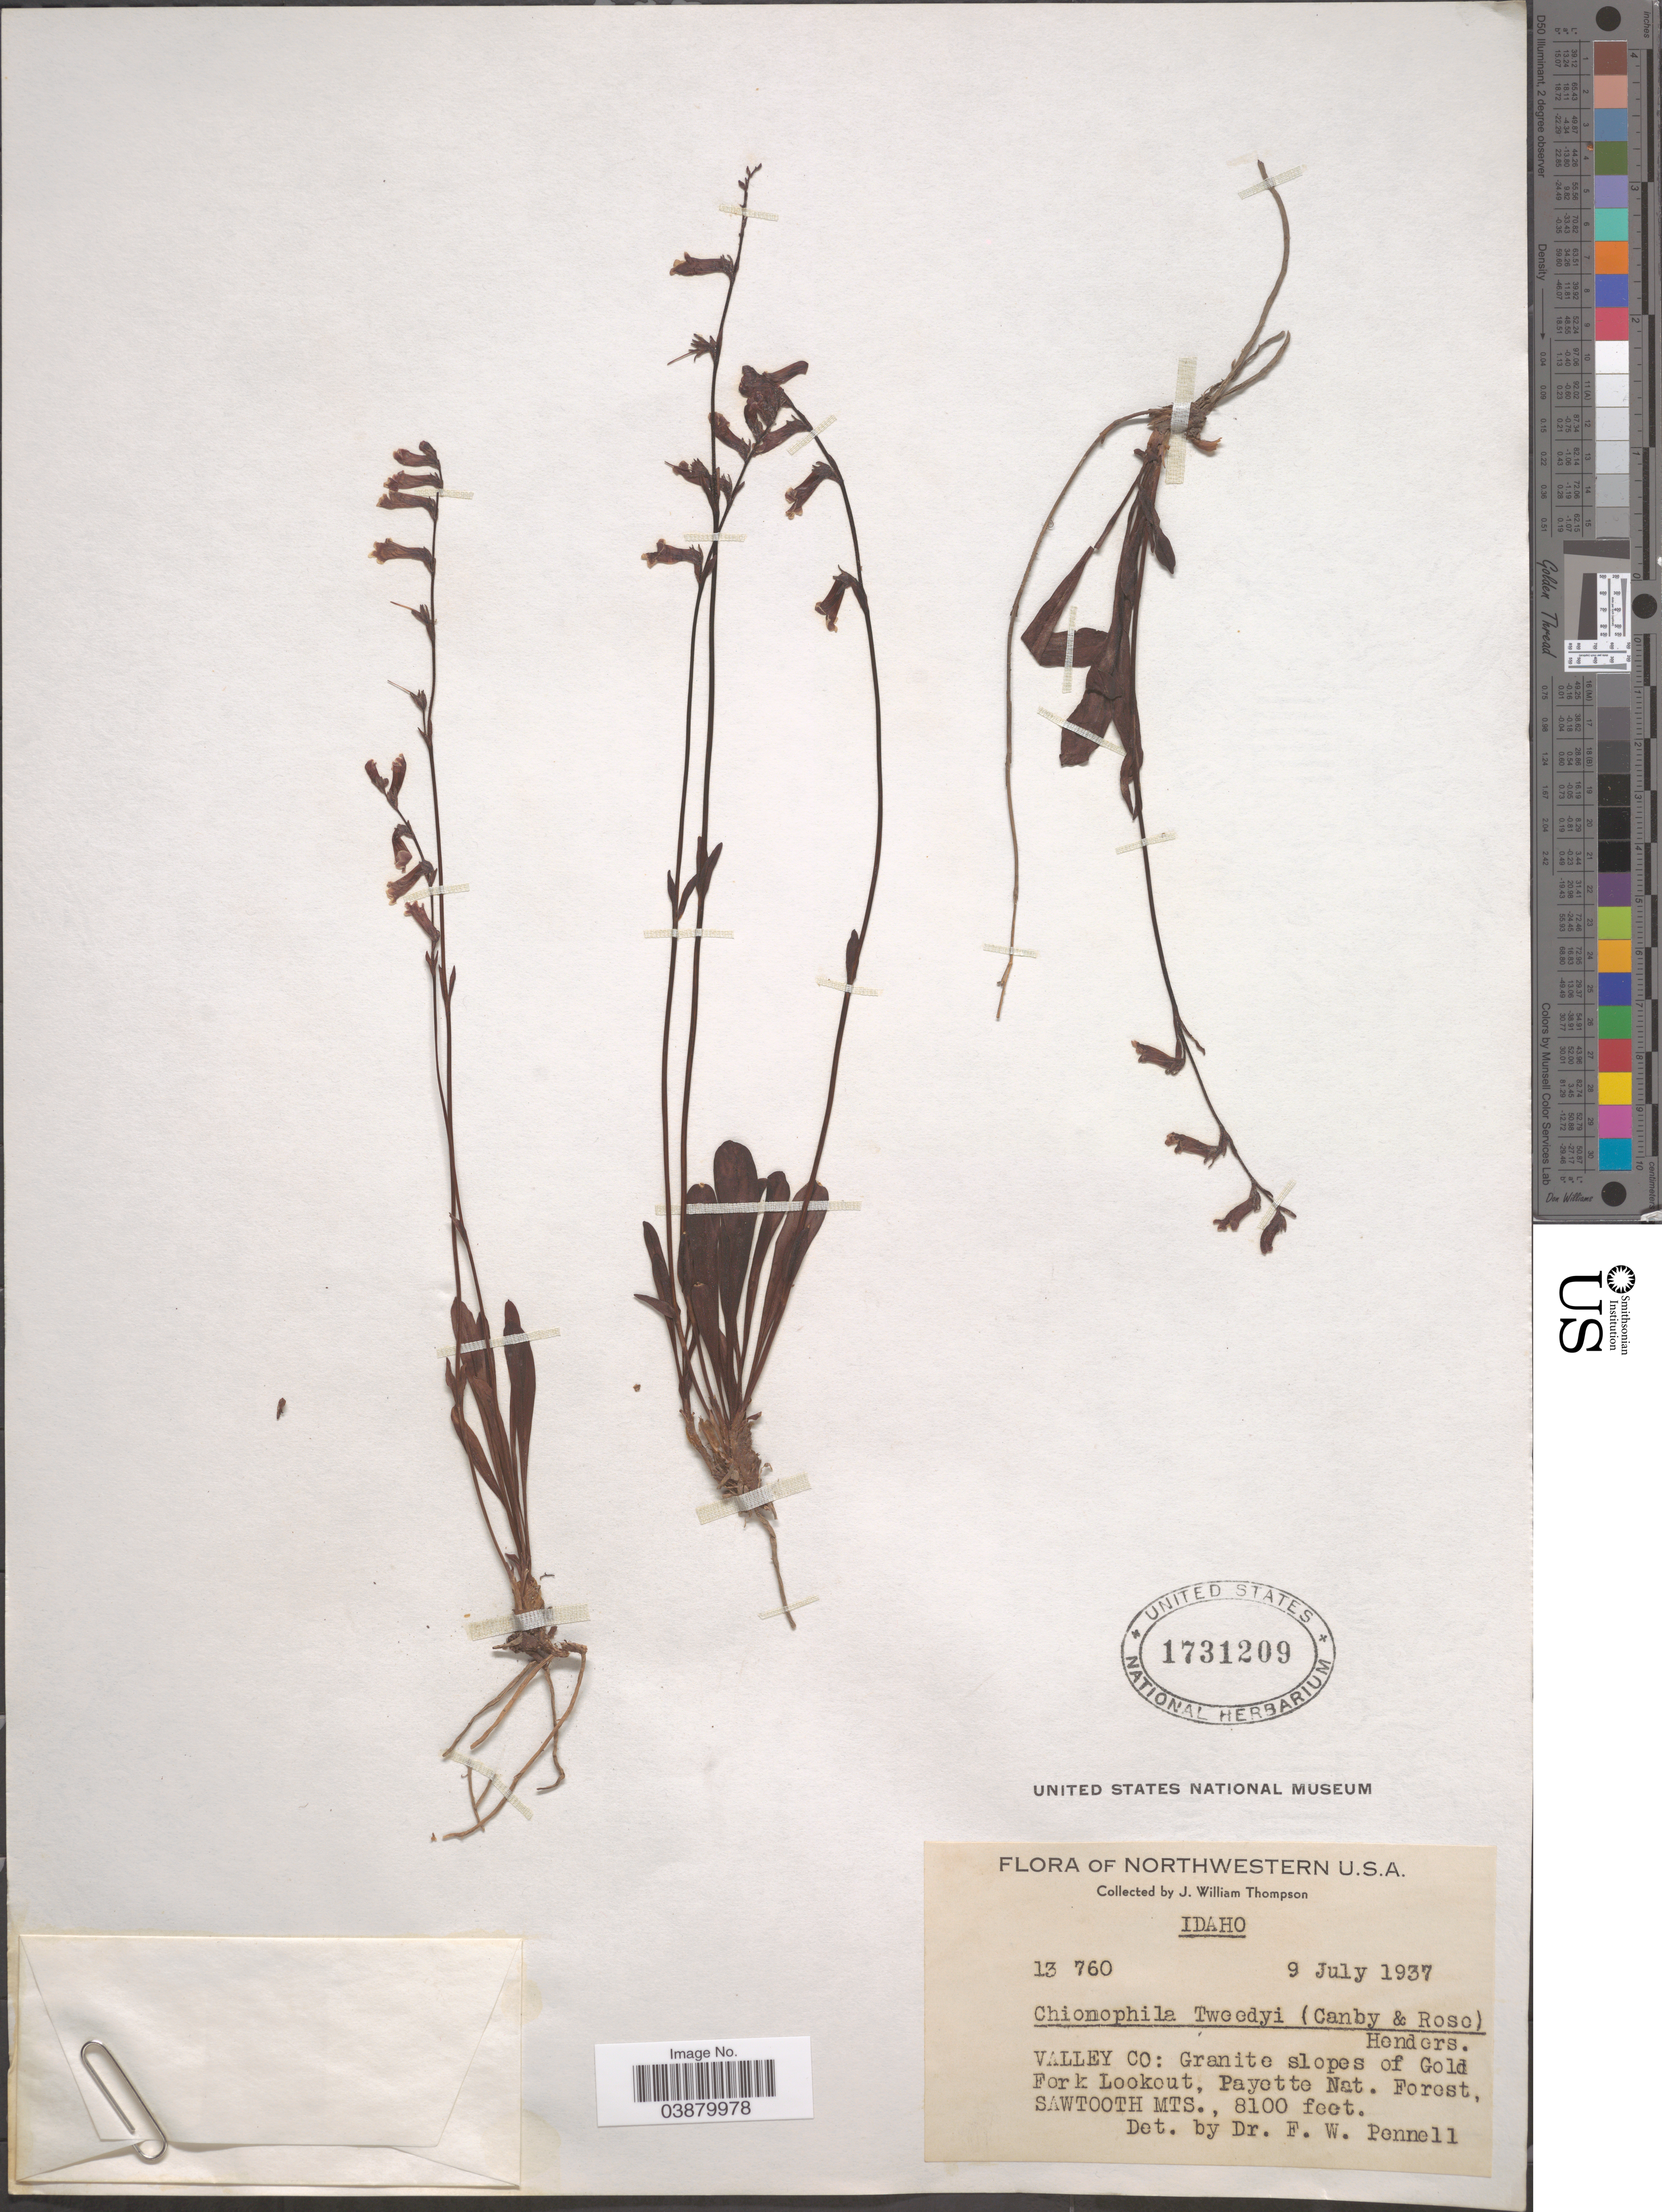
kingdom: Plantae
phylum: Tracheophyta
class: Magnoliopsida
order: Lamiales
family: Plantaginaceae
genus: Chionophila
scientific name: Chionophila tweedyi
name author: (Canby & Rose) Hend.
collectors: J. W. Thompson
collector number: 13760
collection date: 1937-07-09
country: United States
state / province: Idaho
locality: Valley Co: Granite slopes of Gold Fork Lookout, Payette Nat. Forest, Sawtooth Mts.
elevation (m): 2469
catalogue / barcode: US 1731209